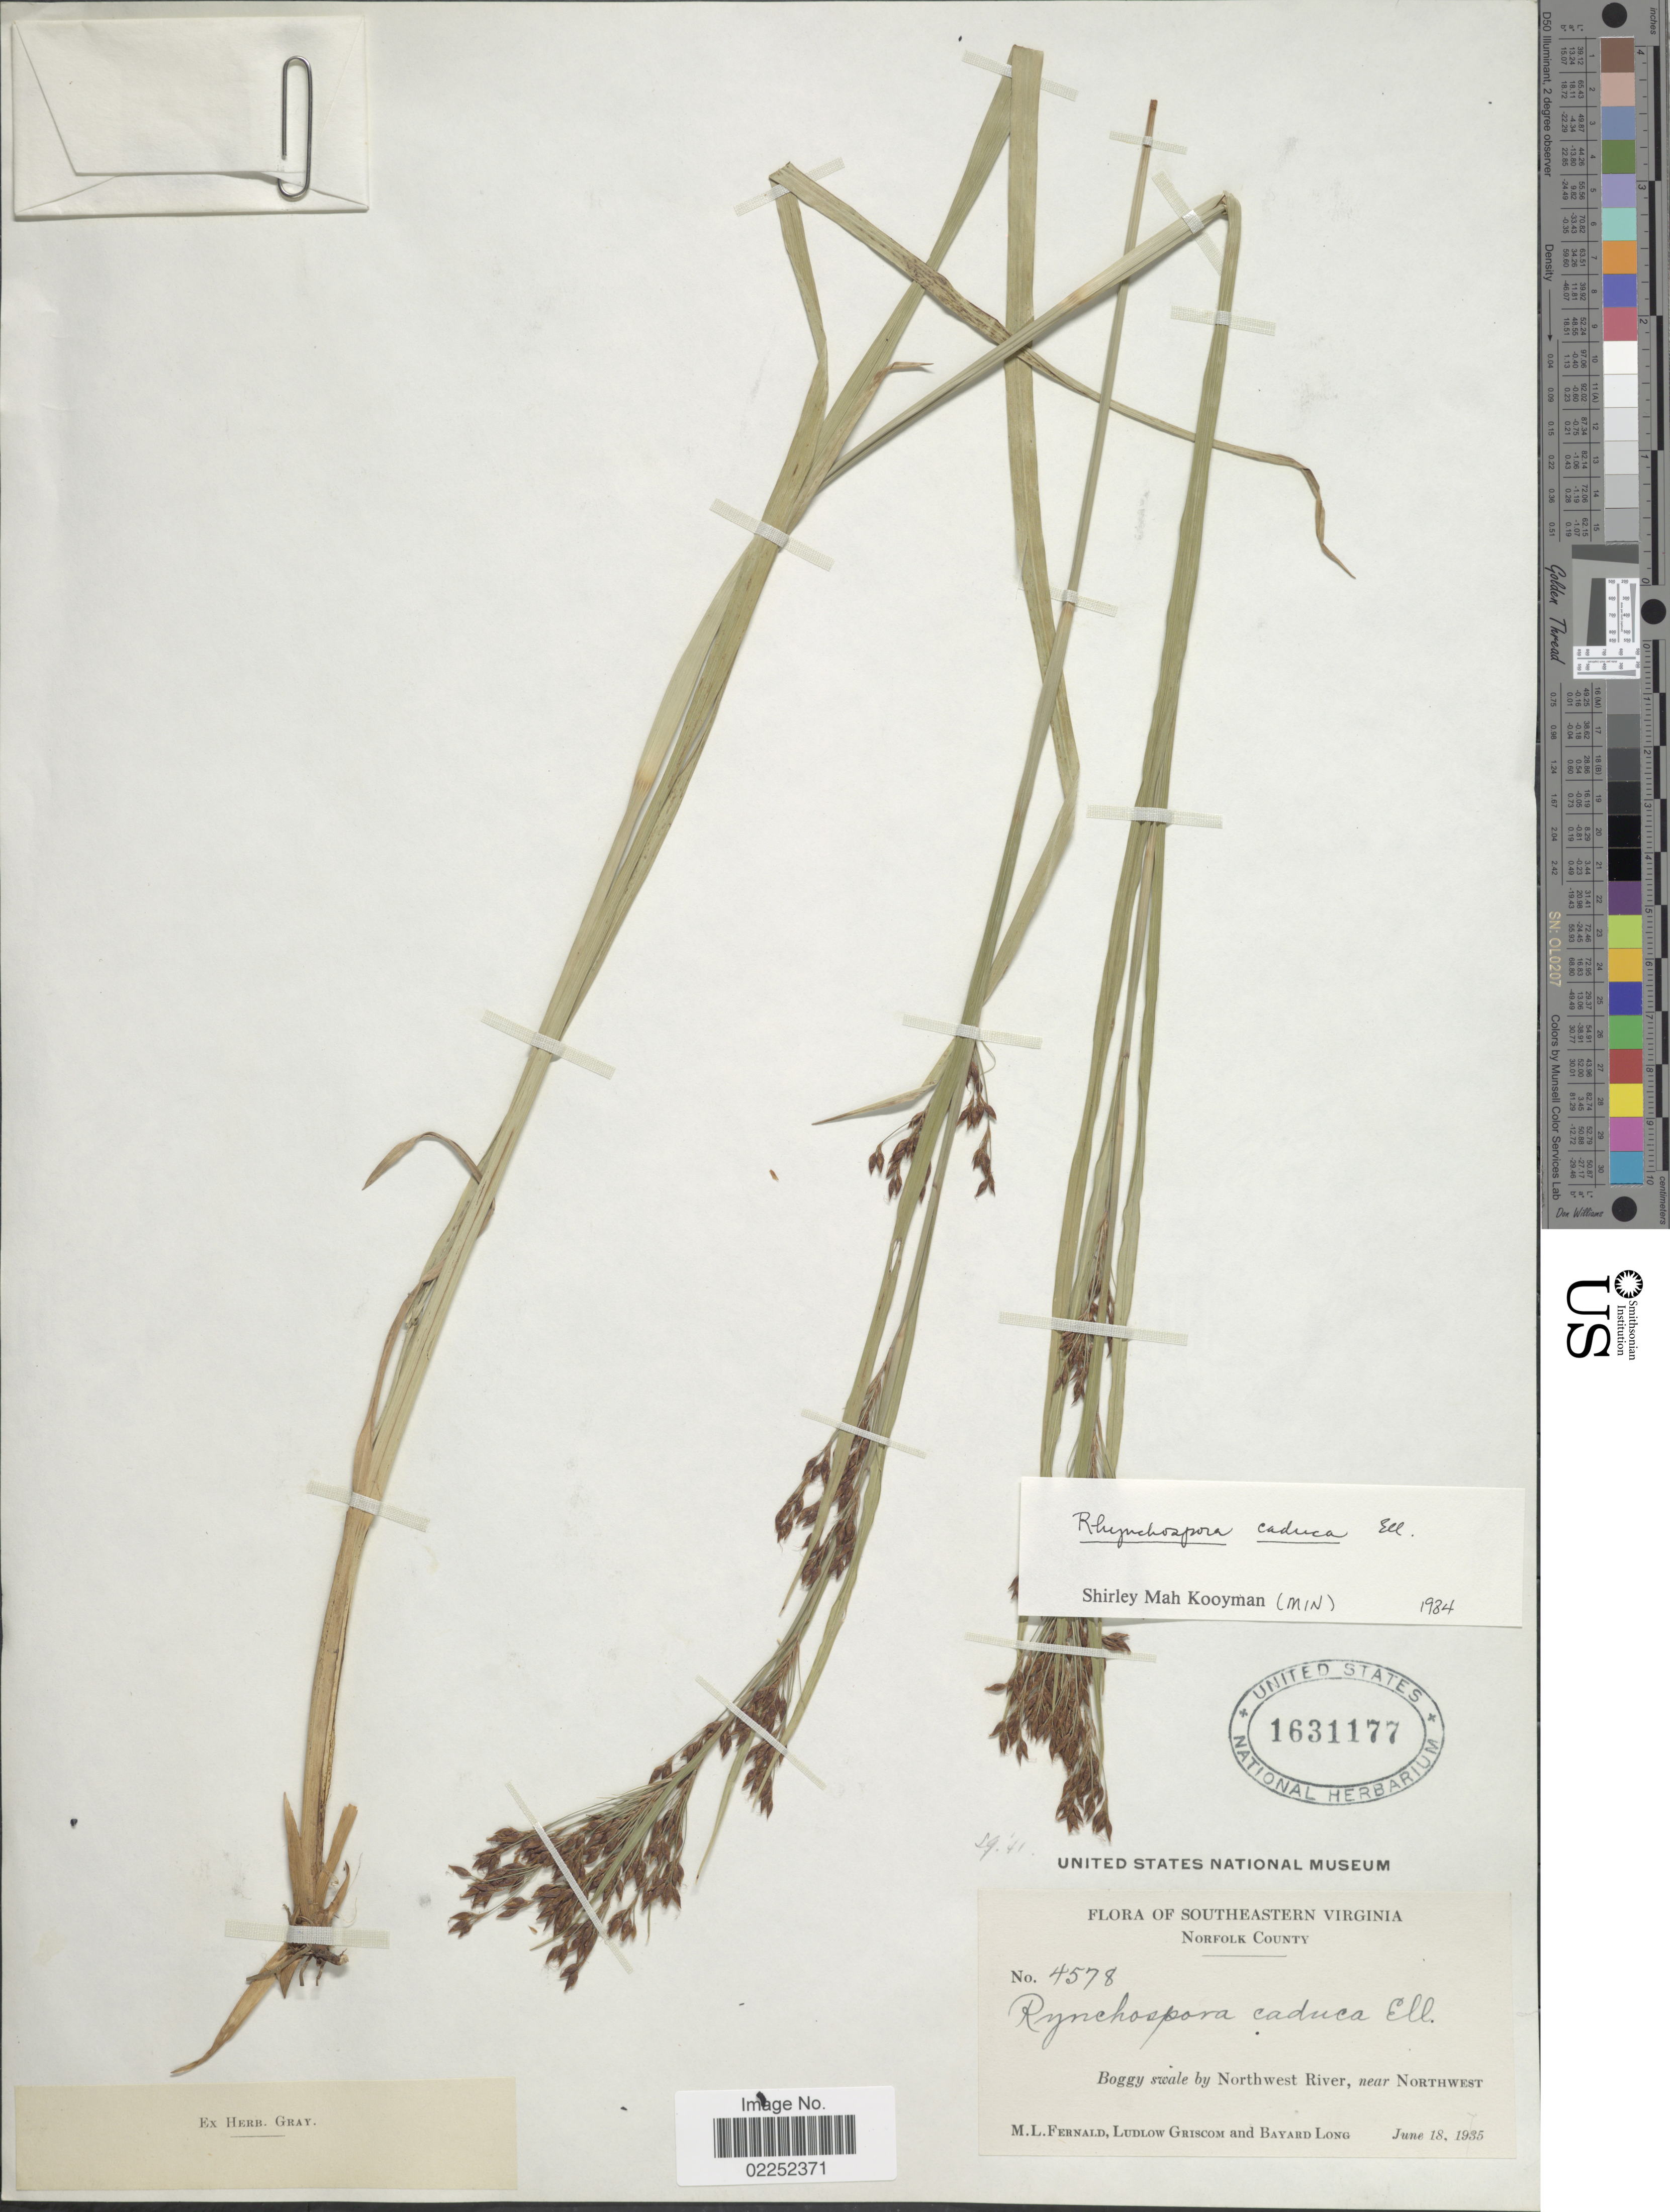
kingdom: Plantae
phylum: Tracheophyta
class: Liliopsida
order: Poales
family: Cyperaceae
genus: Rhynchospora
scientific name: Rhynchospora caduca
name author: Elliott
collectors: M. L. Fernald, L. Griscom & B. Long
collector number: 4578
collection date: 1935-06-18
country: United States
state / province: Virginia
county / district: City of Norfolk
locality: Southeastern Virginia, Norfolk County, Boggy swale by Northwest River, near Northwest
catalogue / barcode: US 1631177